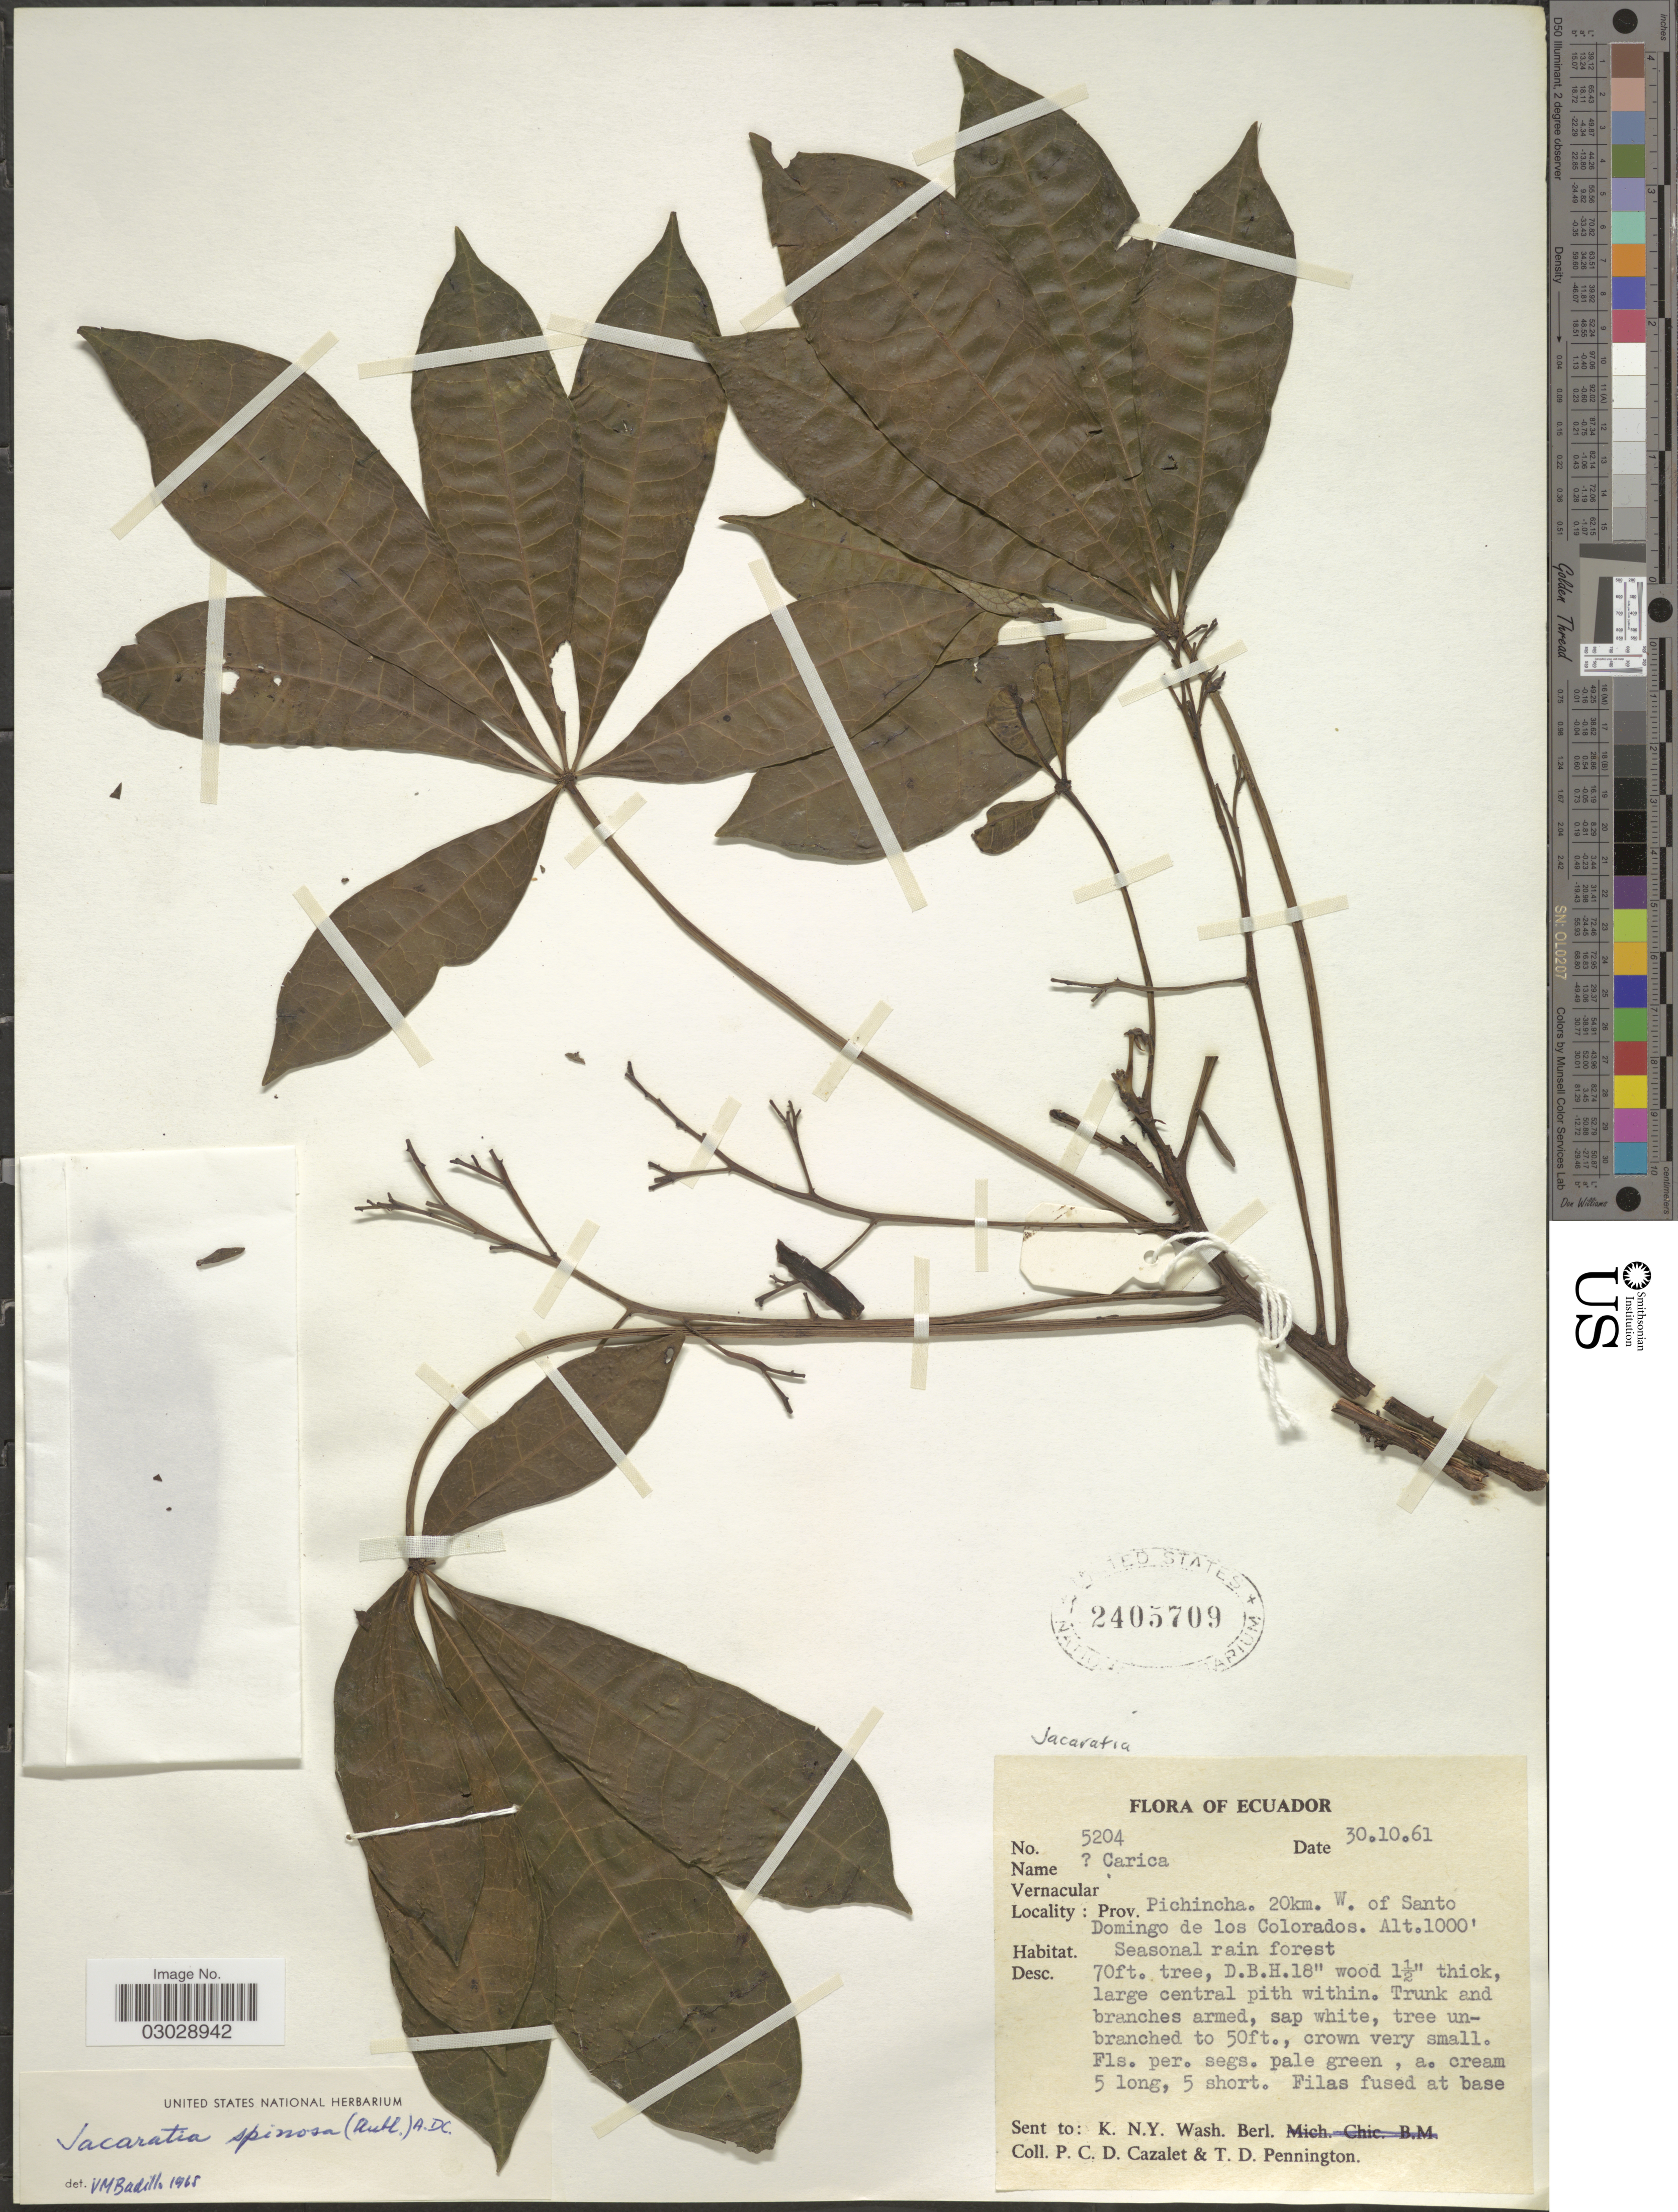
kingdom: Plantae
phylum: Tracheophyta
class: Magnoliopsida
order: Brassicales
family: Caricaceae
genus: Jacaratia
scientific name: Jacaratia spinosa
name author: (Aubl.) A. DC.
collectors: P. C. D. Cazalet & T. D. Pennington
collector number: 5204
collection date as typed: Transcribed d/m/y: 30/10/61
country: Ecuador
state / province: Pichincha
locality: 20 km. W. of Santo Domingo de los Colorados.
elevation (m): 305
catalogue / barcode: US 2405709